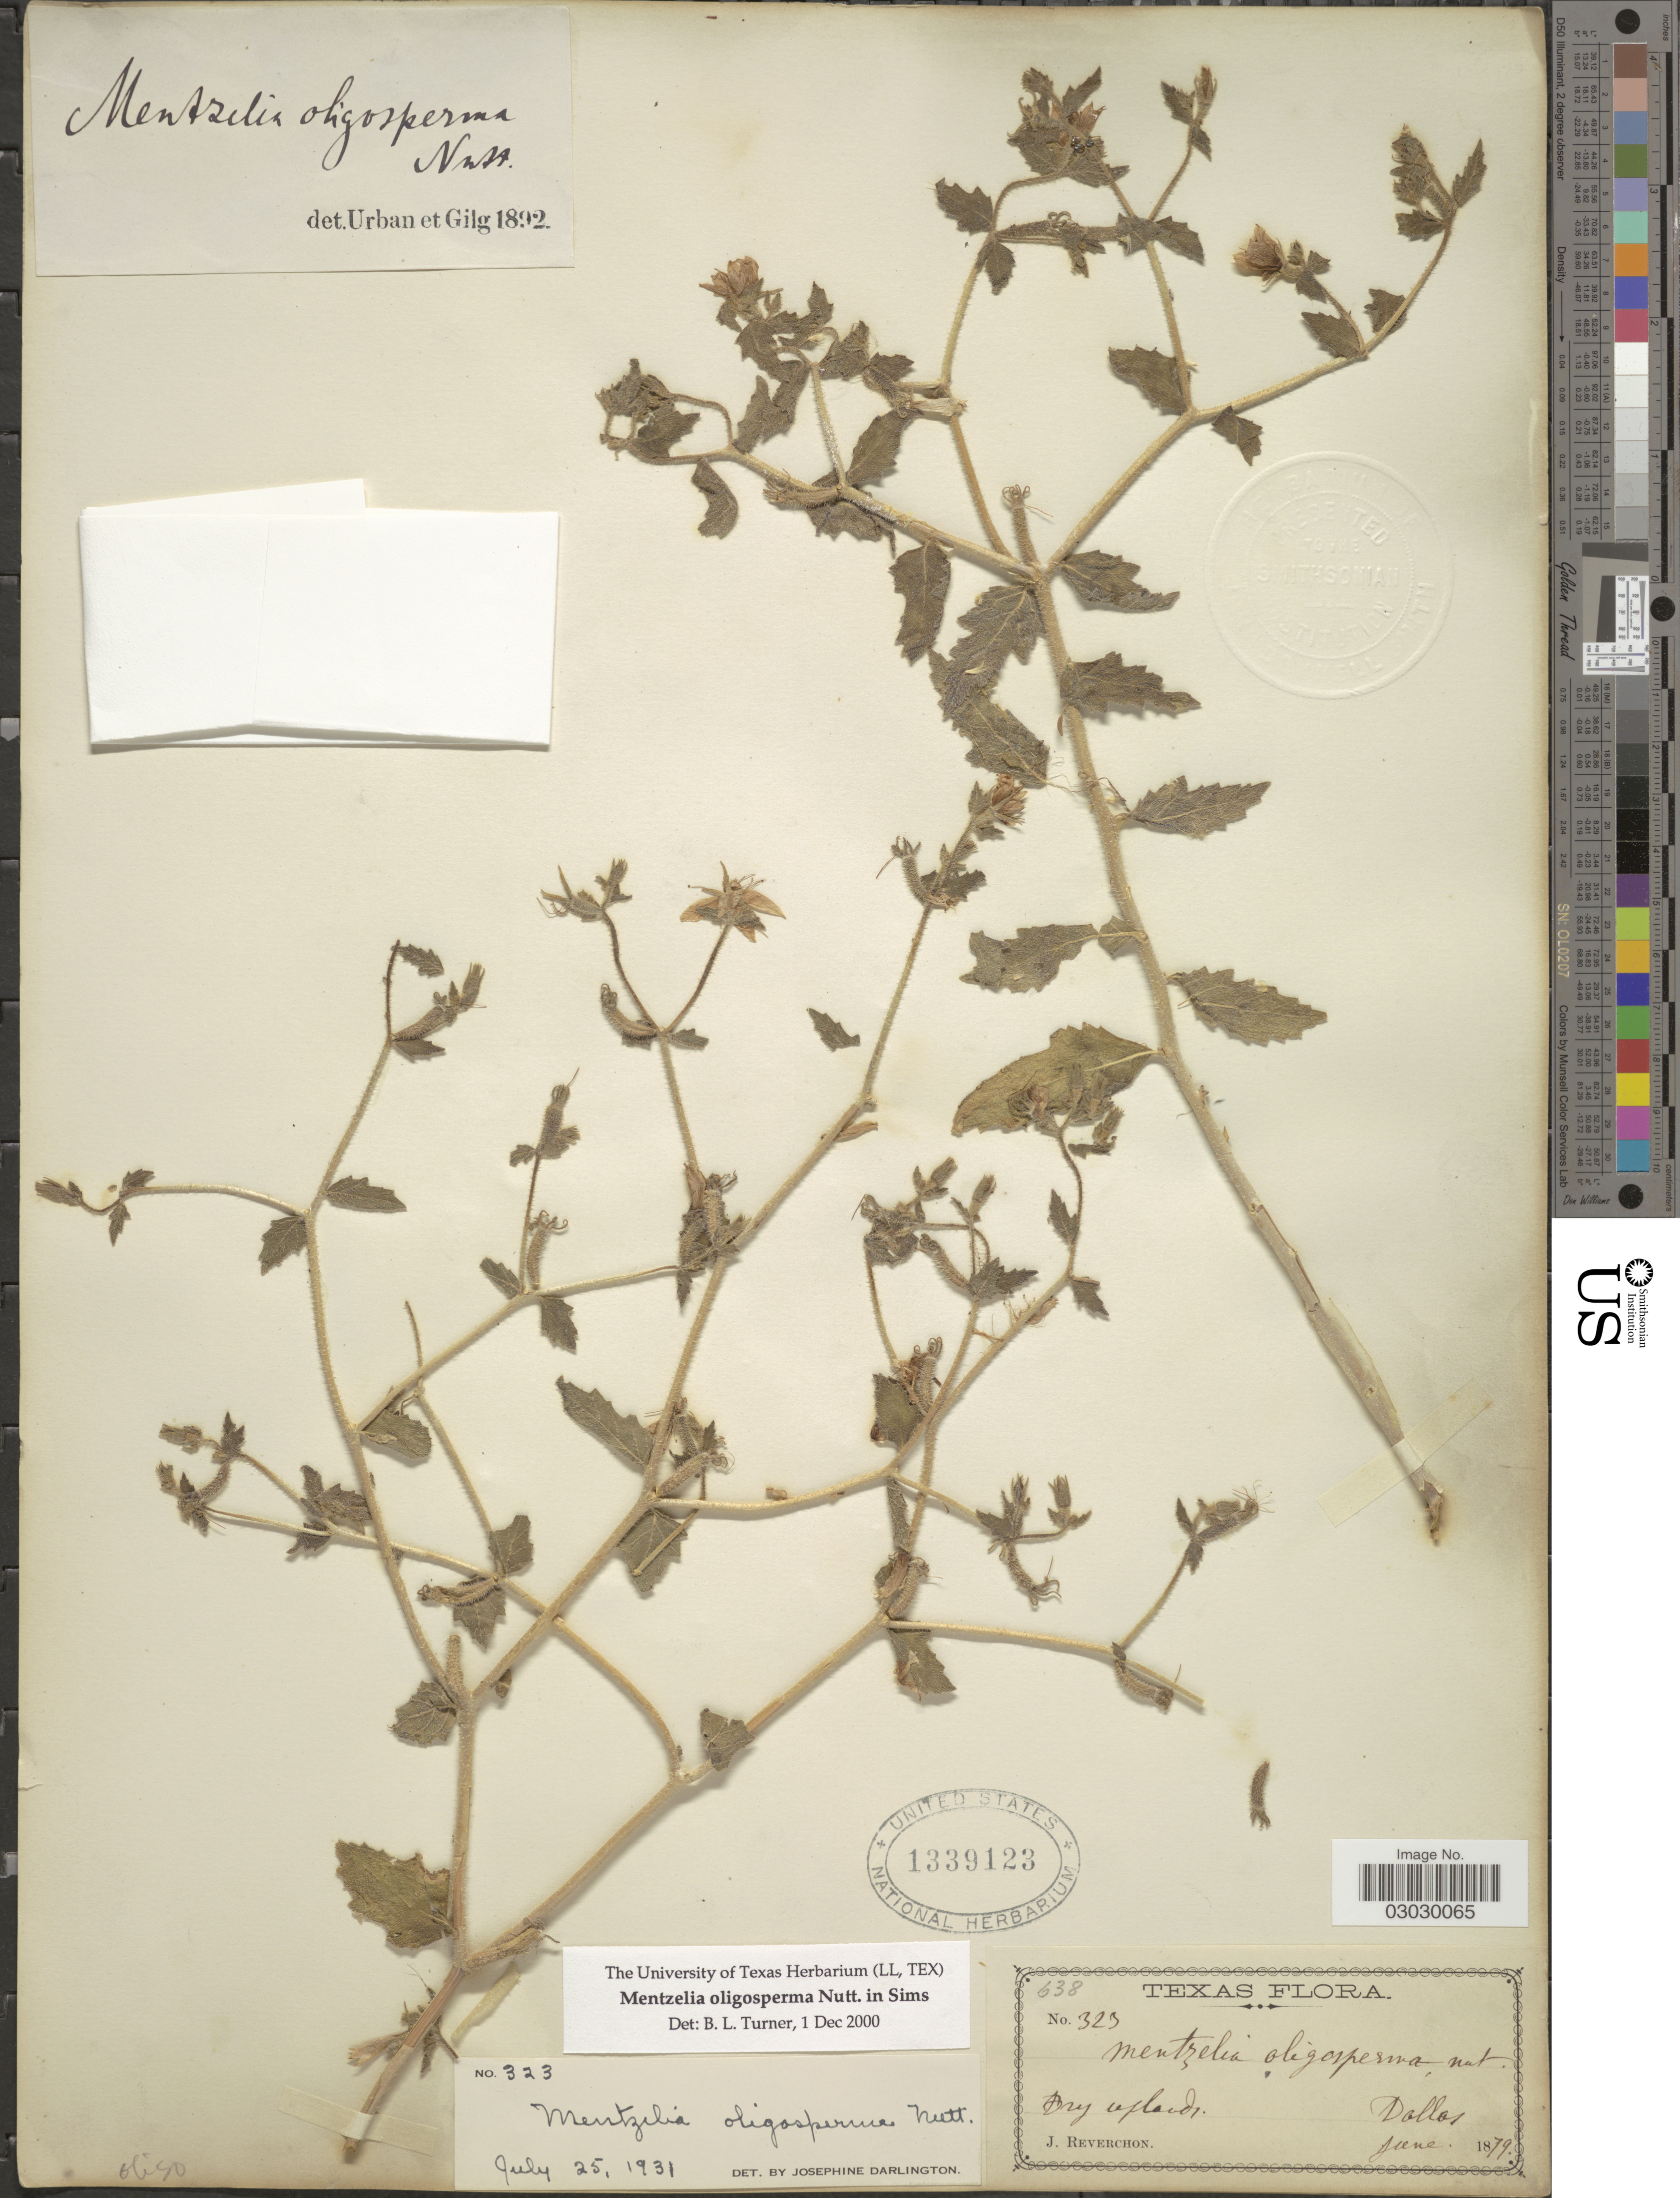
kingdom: Plantae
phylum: Tracheophyta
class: Magnoliopsida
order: Cornales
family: Loasaceae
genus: Mentzelia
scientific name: Mentzelia oligosperma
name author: Nutt. ex Sims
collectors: J. Reverchon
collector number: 323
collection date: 1879-06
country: United States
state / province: Texas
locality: Dallas.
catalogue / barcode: US 1339123